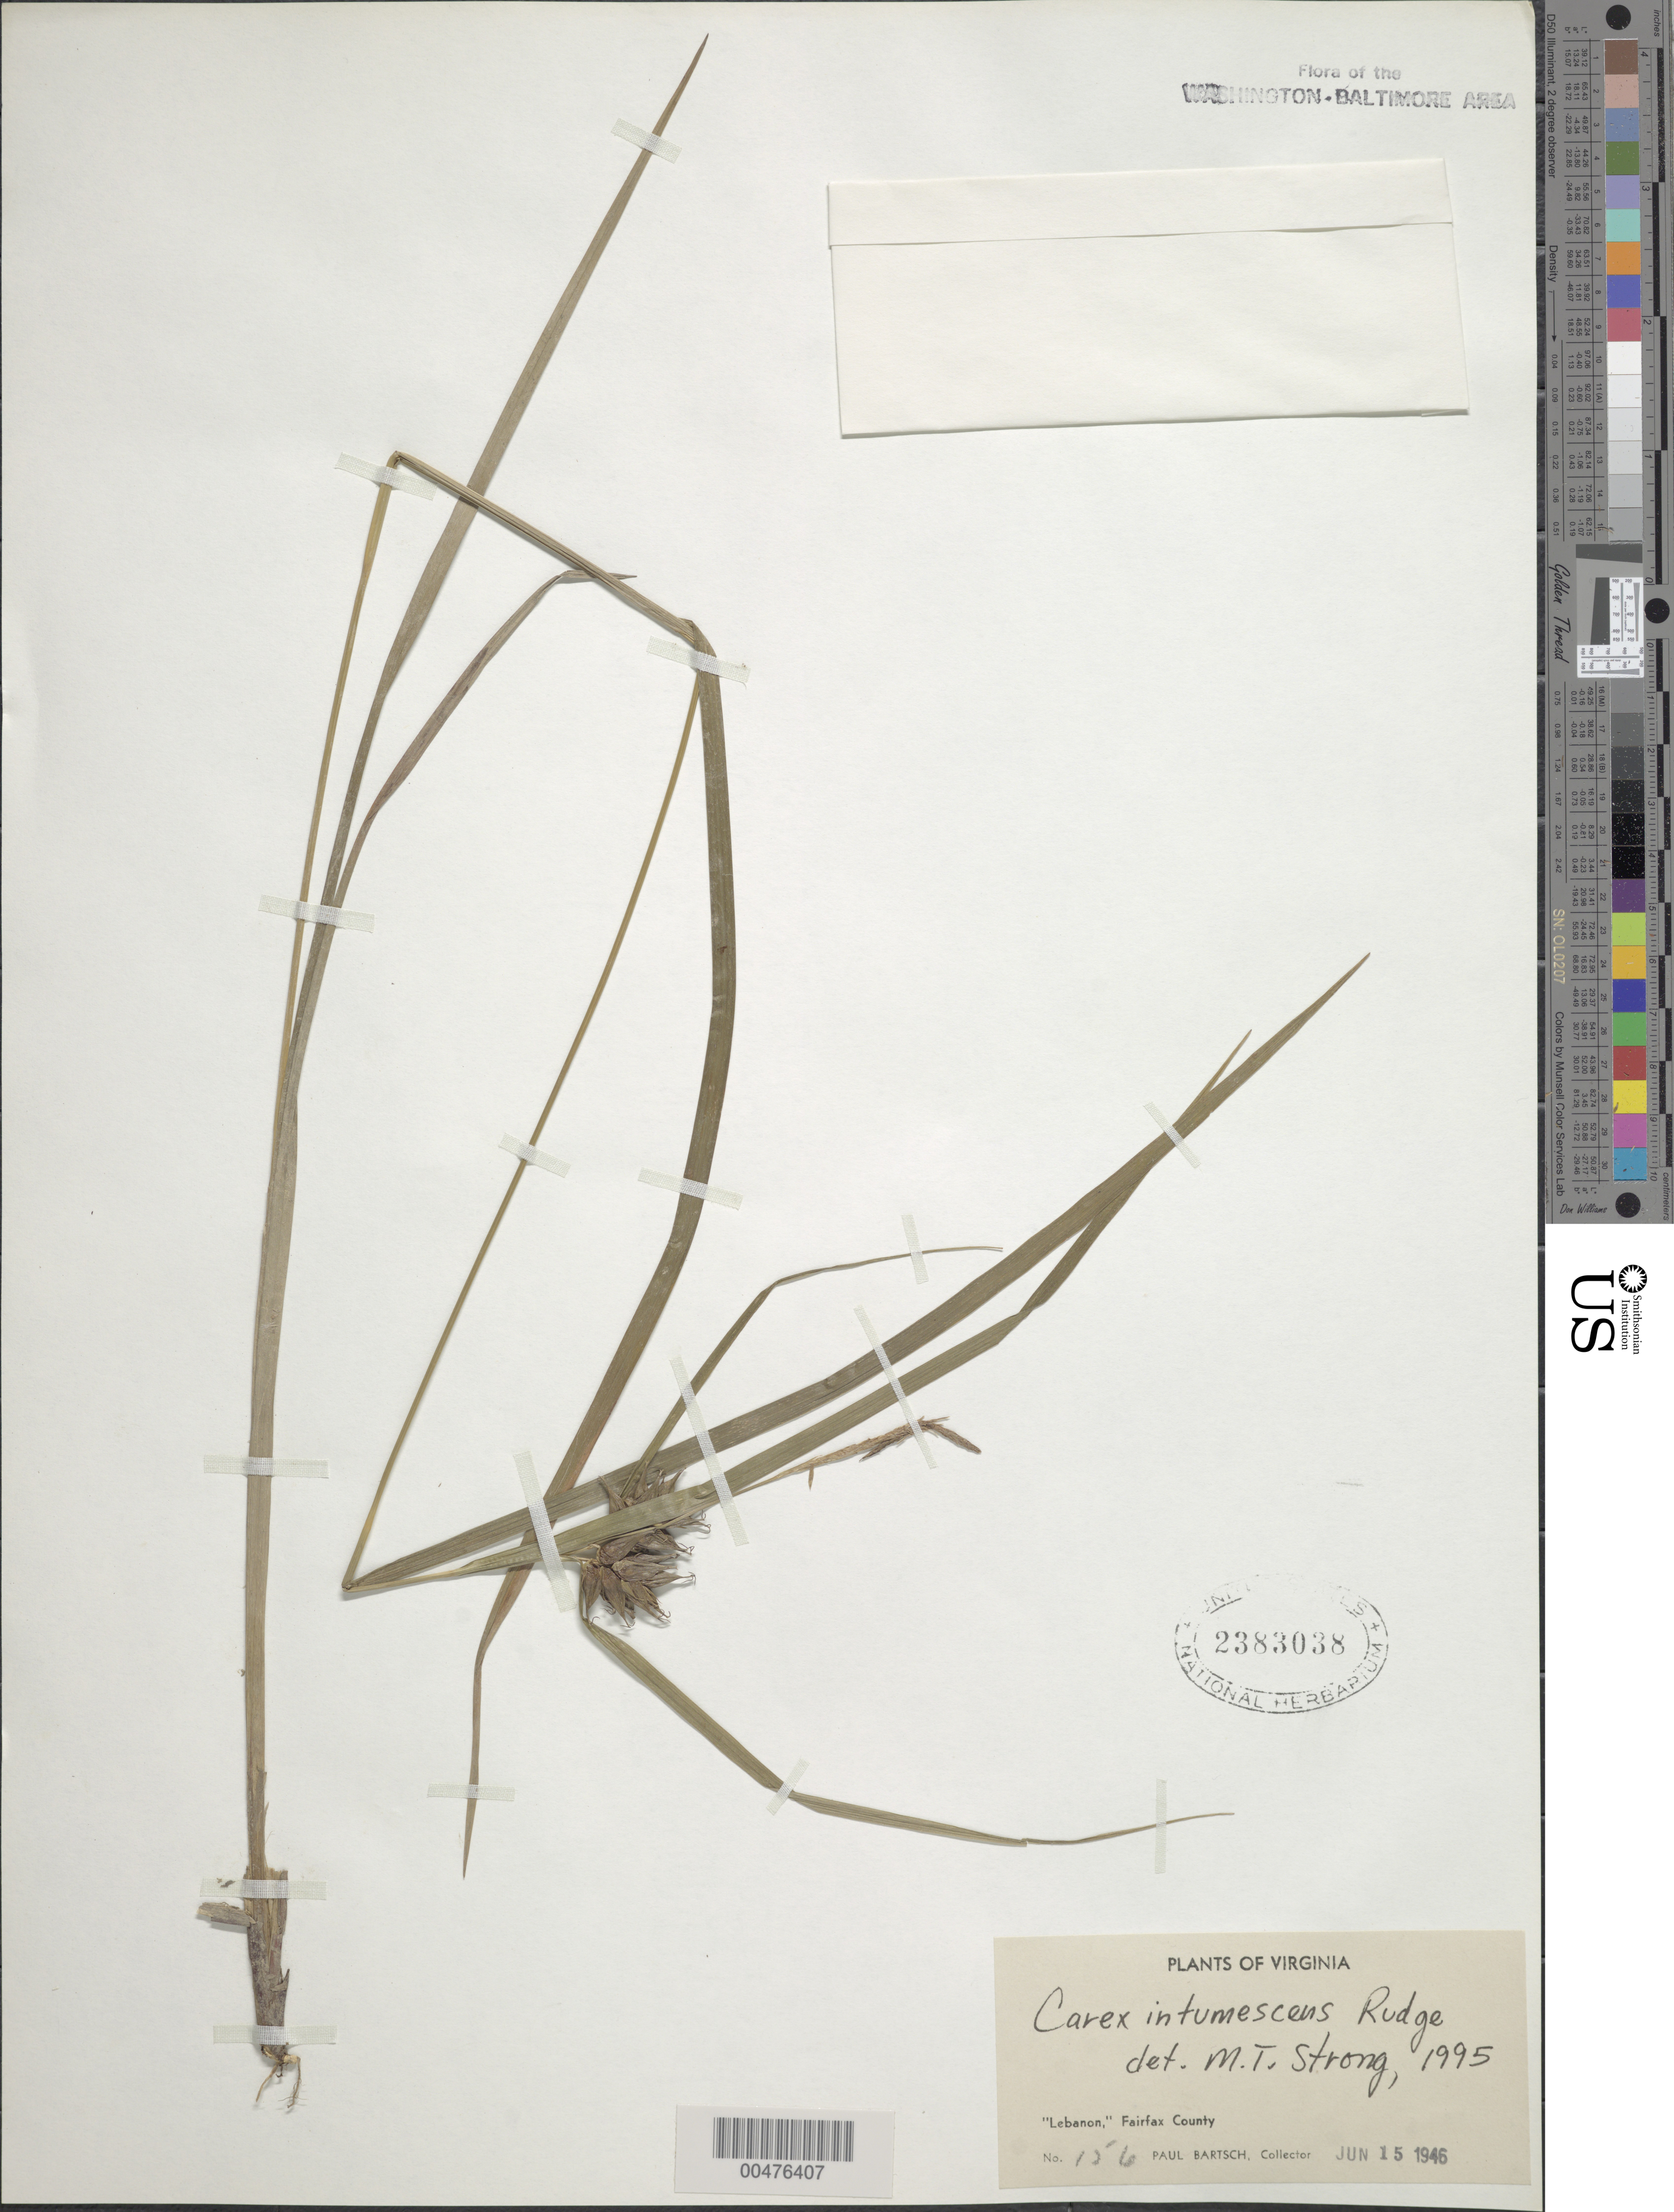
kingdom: Plantae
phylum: Tracheophyta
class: Liliopsida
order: Poales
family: Cyperaceae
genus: Carex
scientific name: Carex intumescens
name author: Rudge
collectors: P. Bartsch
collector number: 156.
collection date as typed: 15 Jun 1946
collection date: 1946-06-15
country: United States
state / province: Virginia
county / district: Fairfax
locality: Lebanon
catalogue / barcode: US 2383038